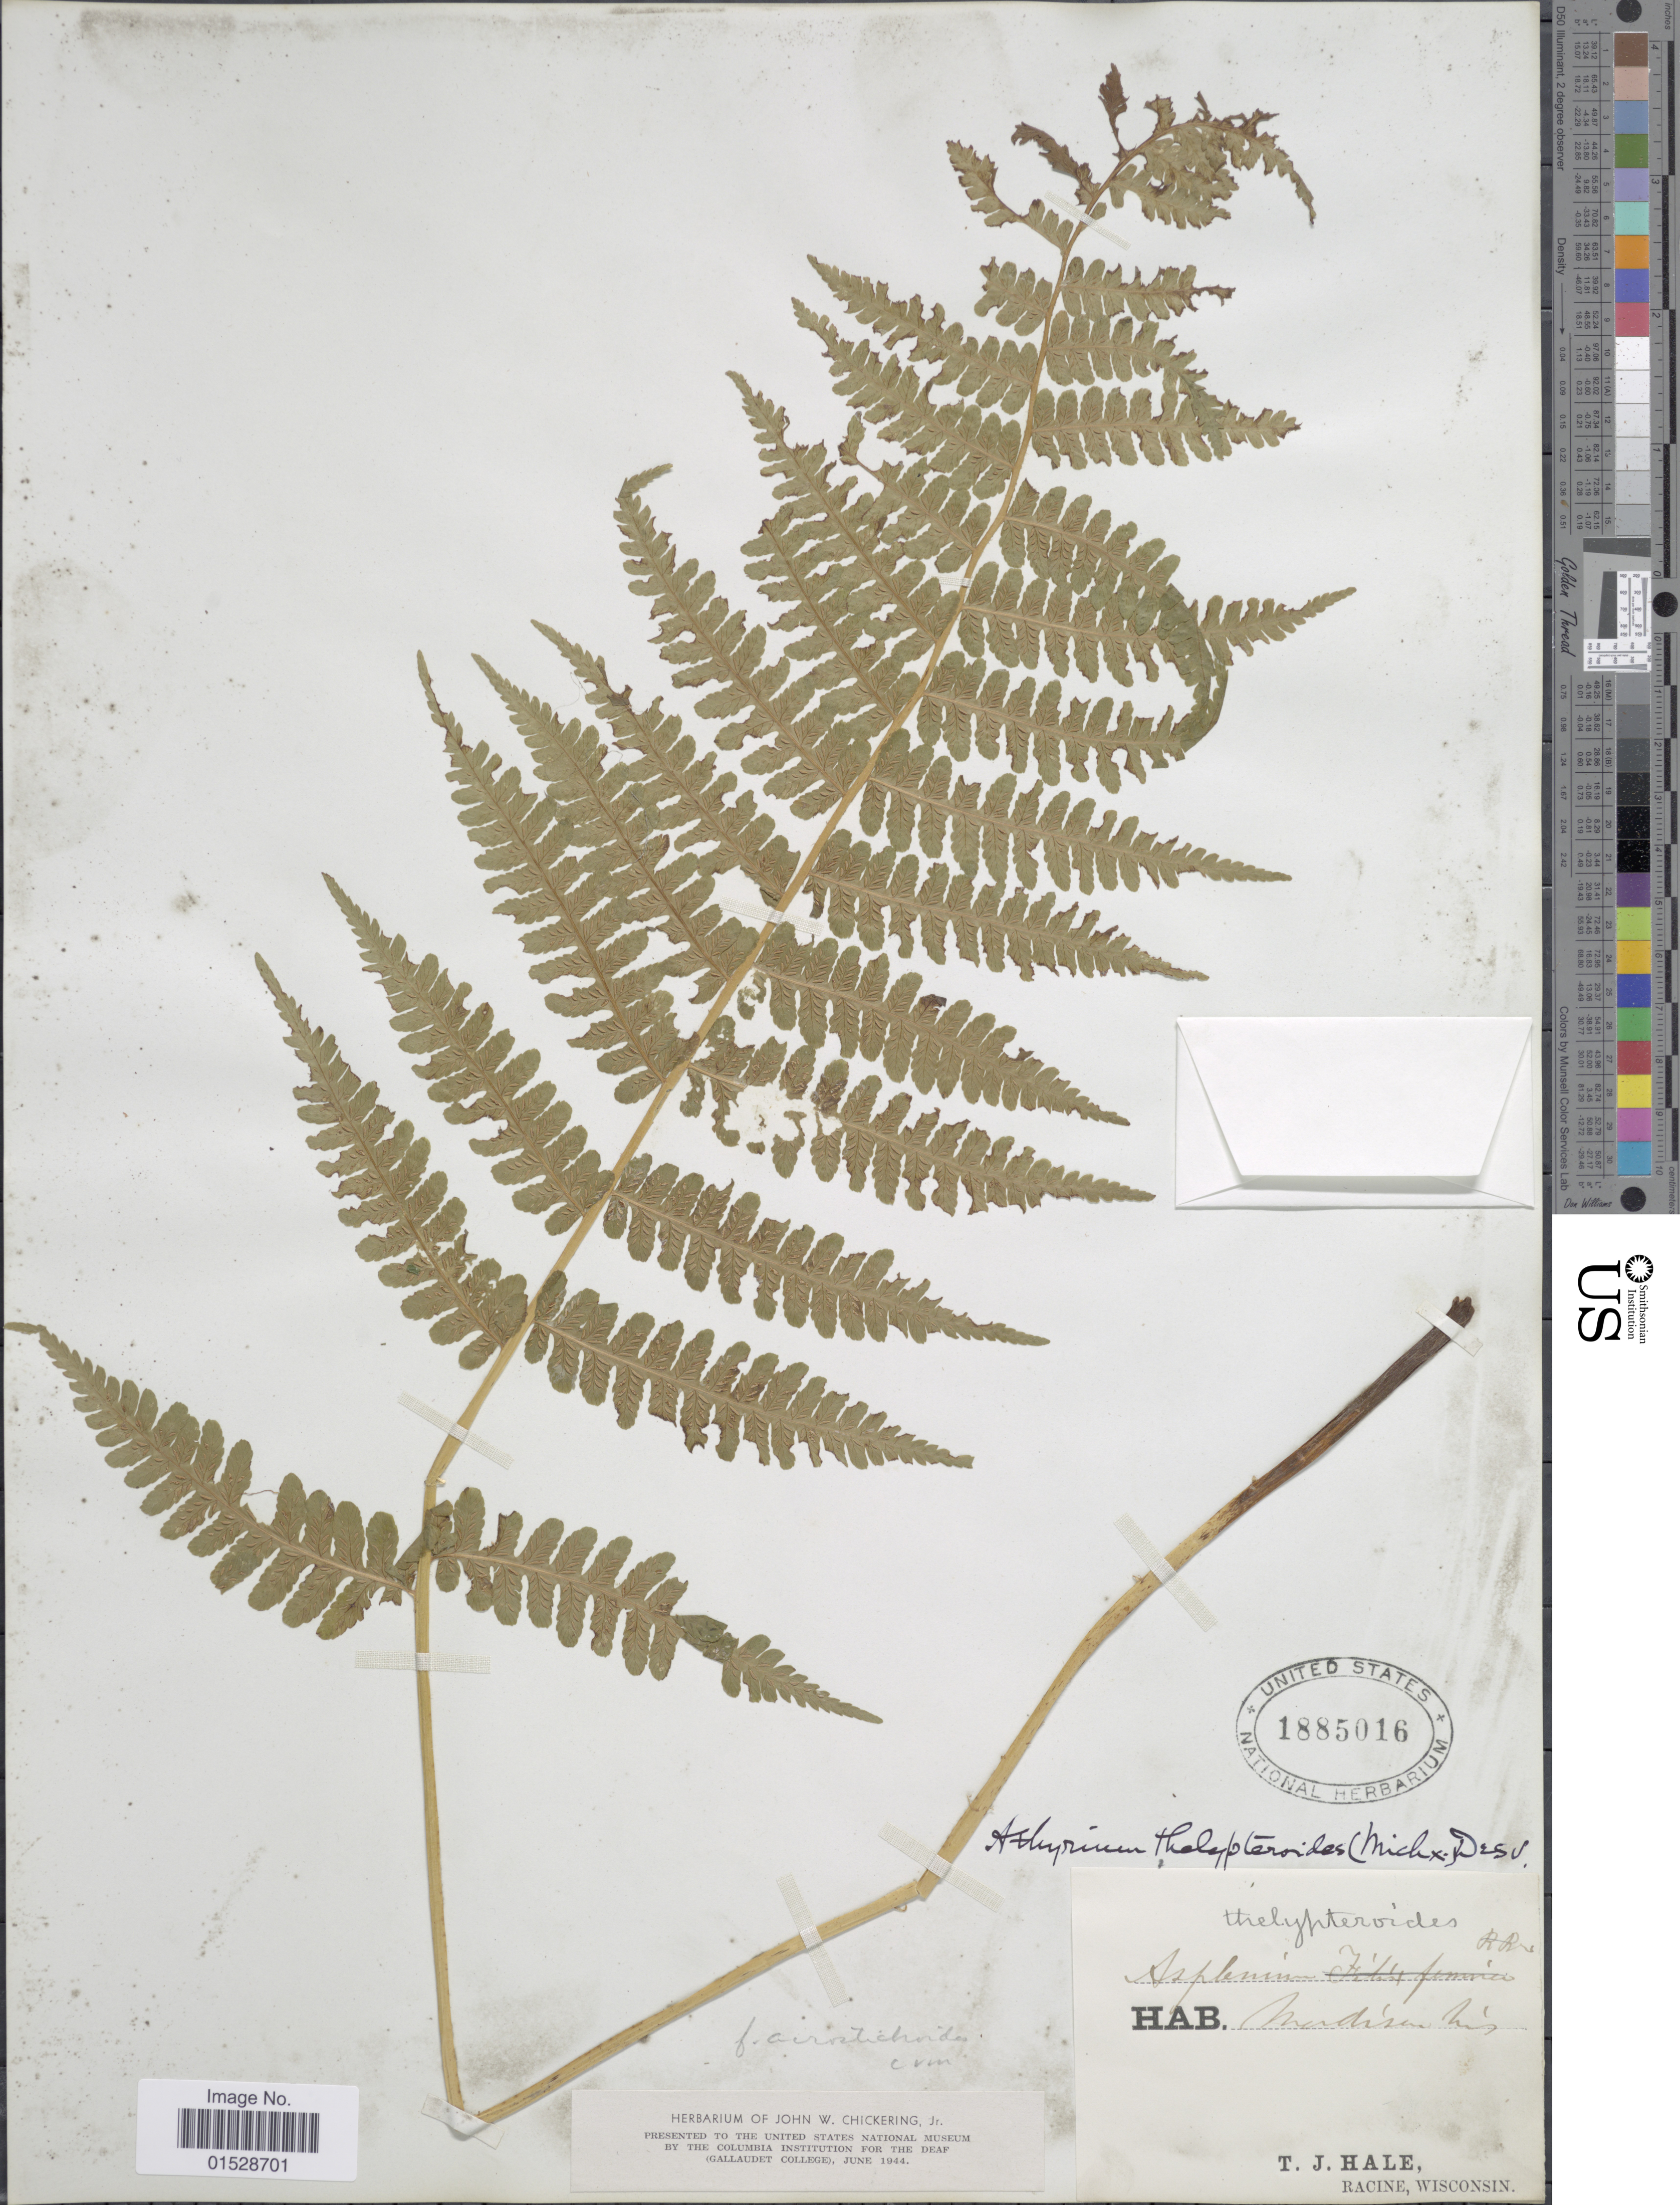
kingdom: Plantae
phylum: Tracheophyta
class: Polypodiopsida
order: Polypodiales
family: Athyriaceae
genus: Deparia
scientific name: Deparia acrostichoides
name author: (Sw.) M. Kato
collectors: T. Hale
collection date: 1944-06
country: United States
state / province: Wisconsin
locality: Madison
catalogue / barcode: US 1885016